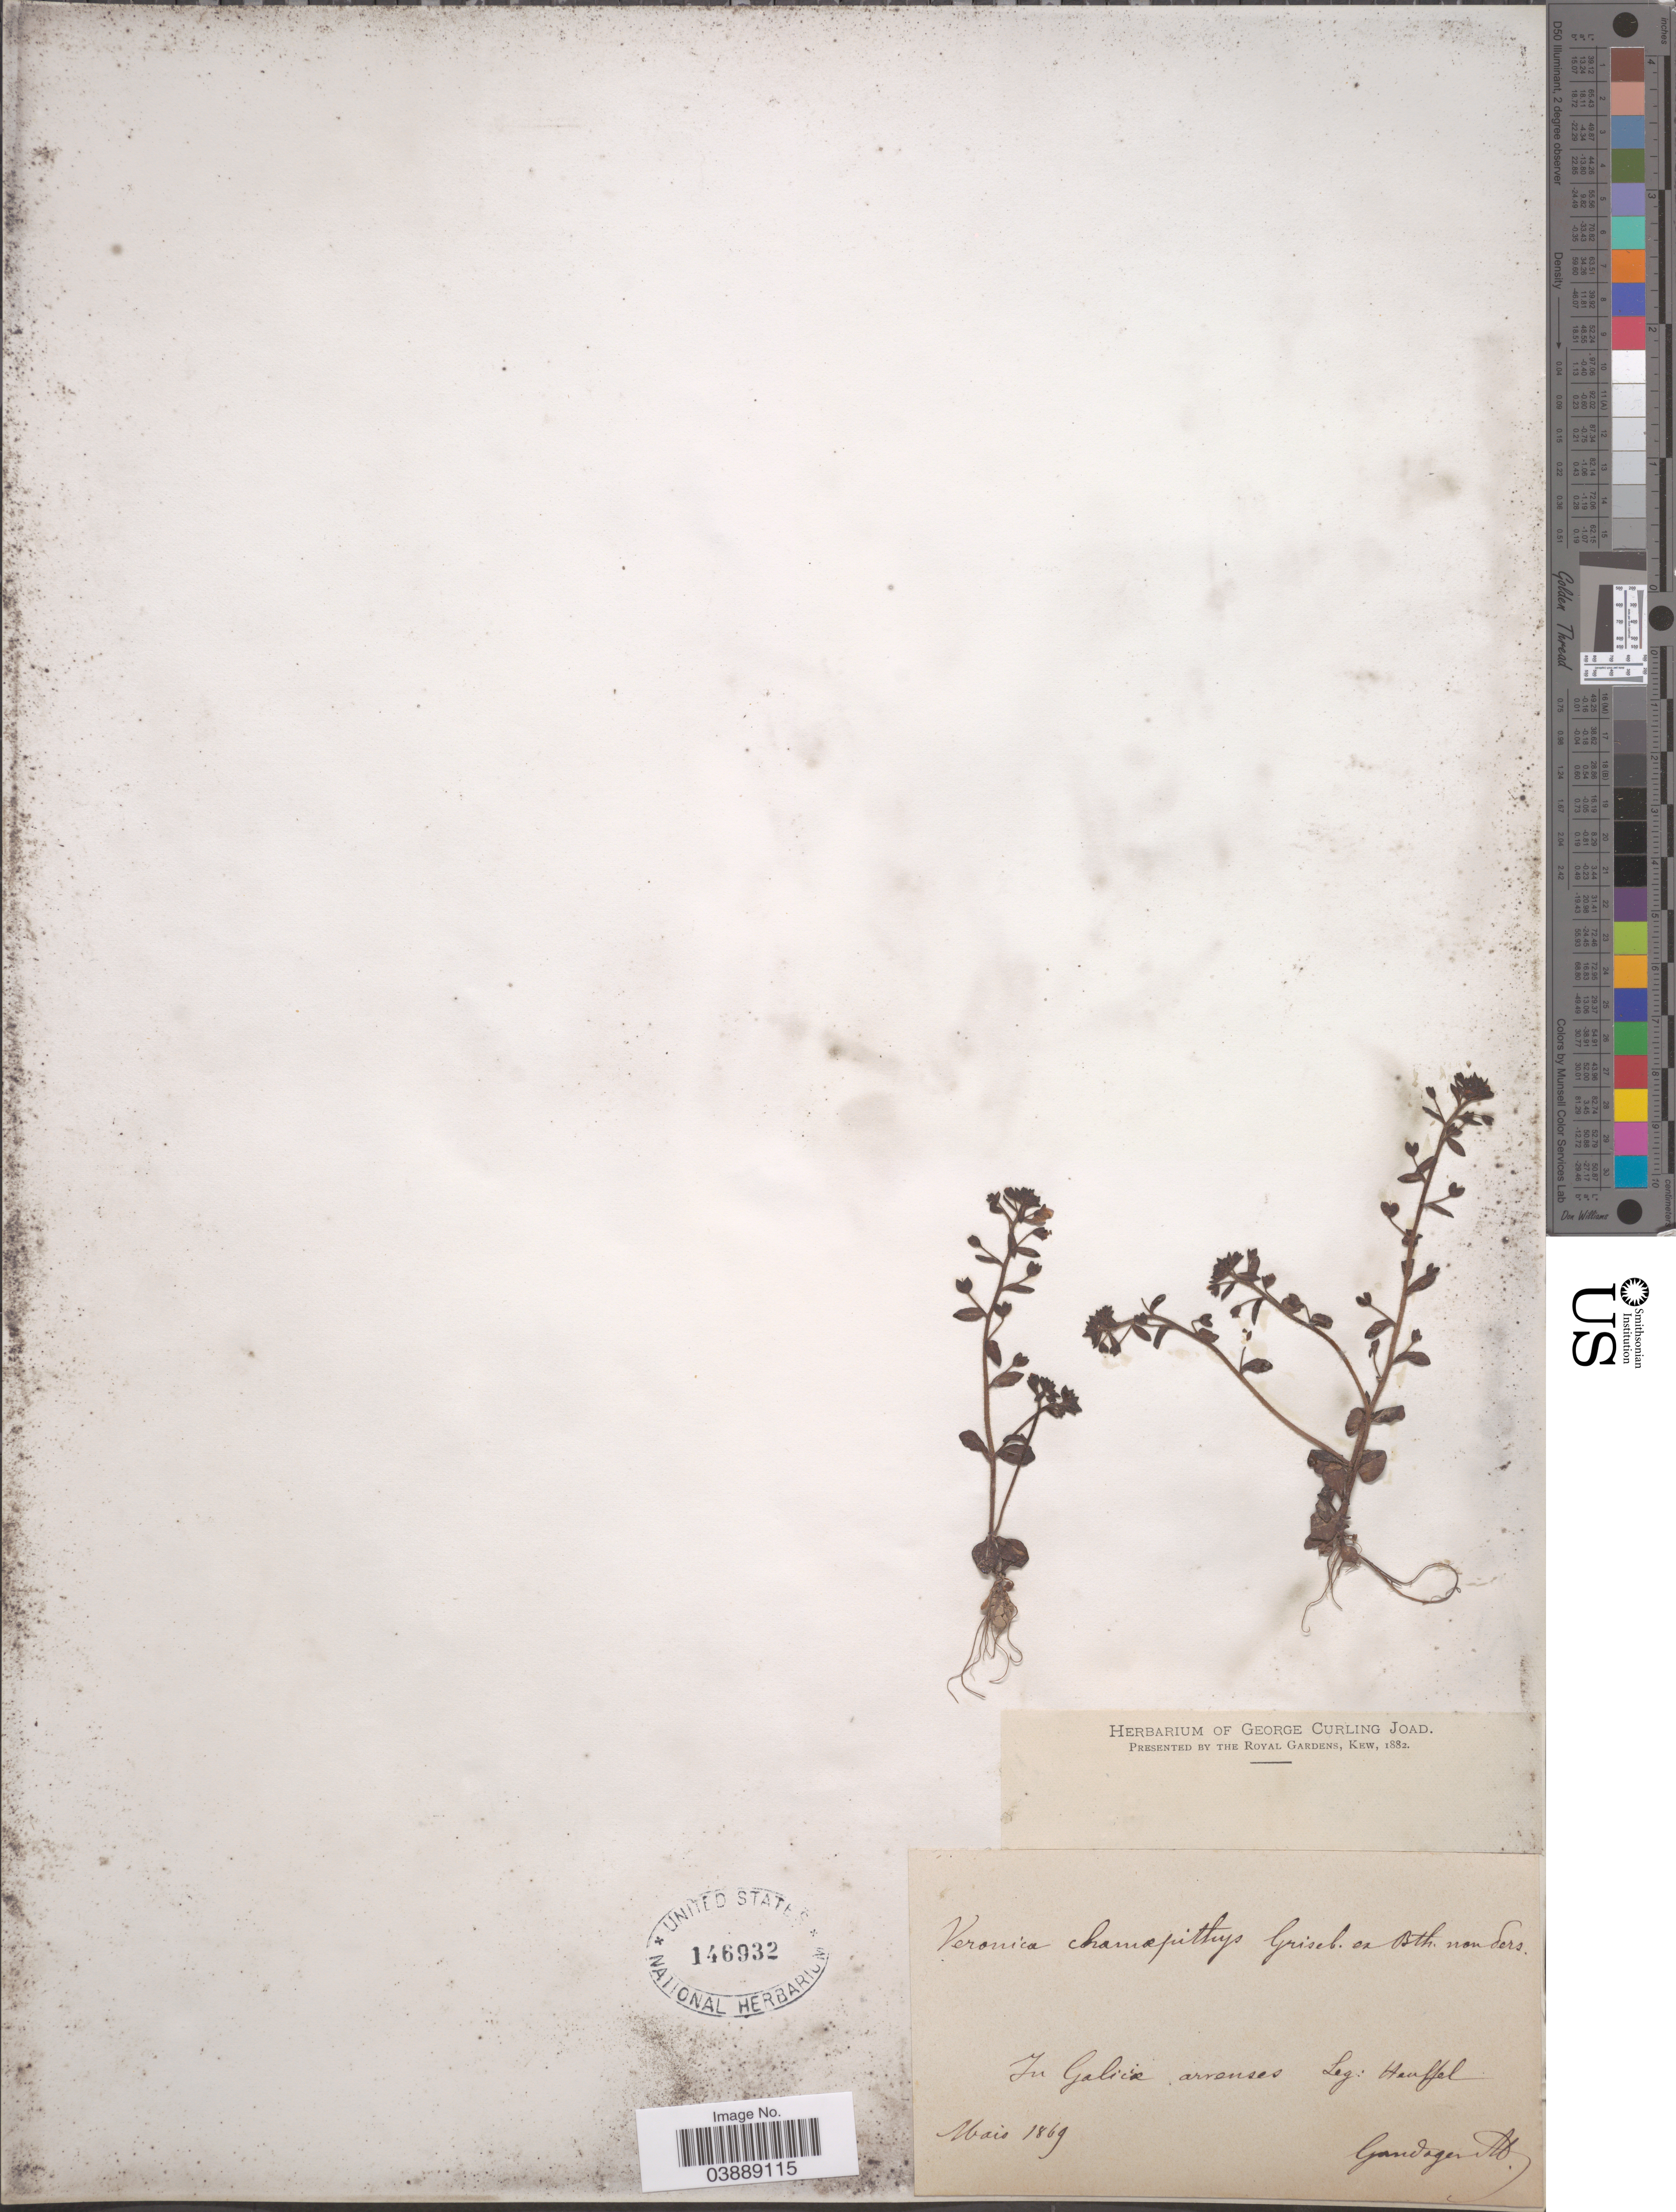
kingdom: Plantae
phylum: Tracheophyta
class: Magnoliopsida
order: Lamiales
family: Plantaginaceae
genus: Veronica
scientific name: Veronica chamaepitys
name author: Griseb.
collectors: Heuffel & M. Gandoger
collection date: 1869-05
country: Spain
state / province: Galicia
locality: In Galicia arvenses.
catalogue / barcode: US 146932